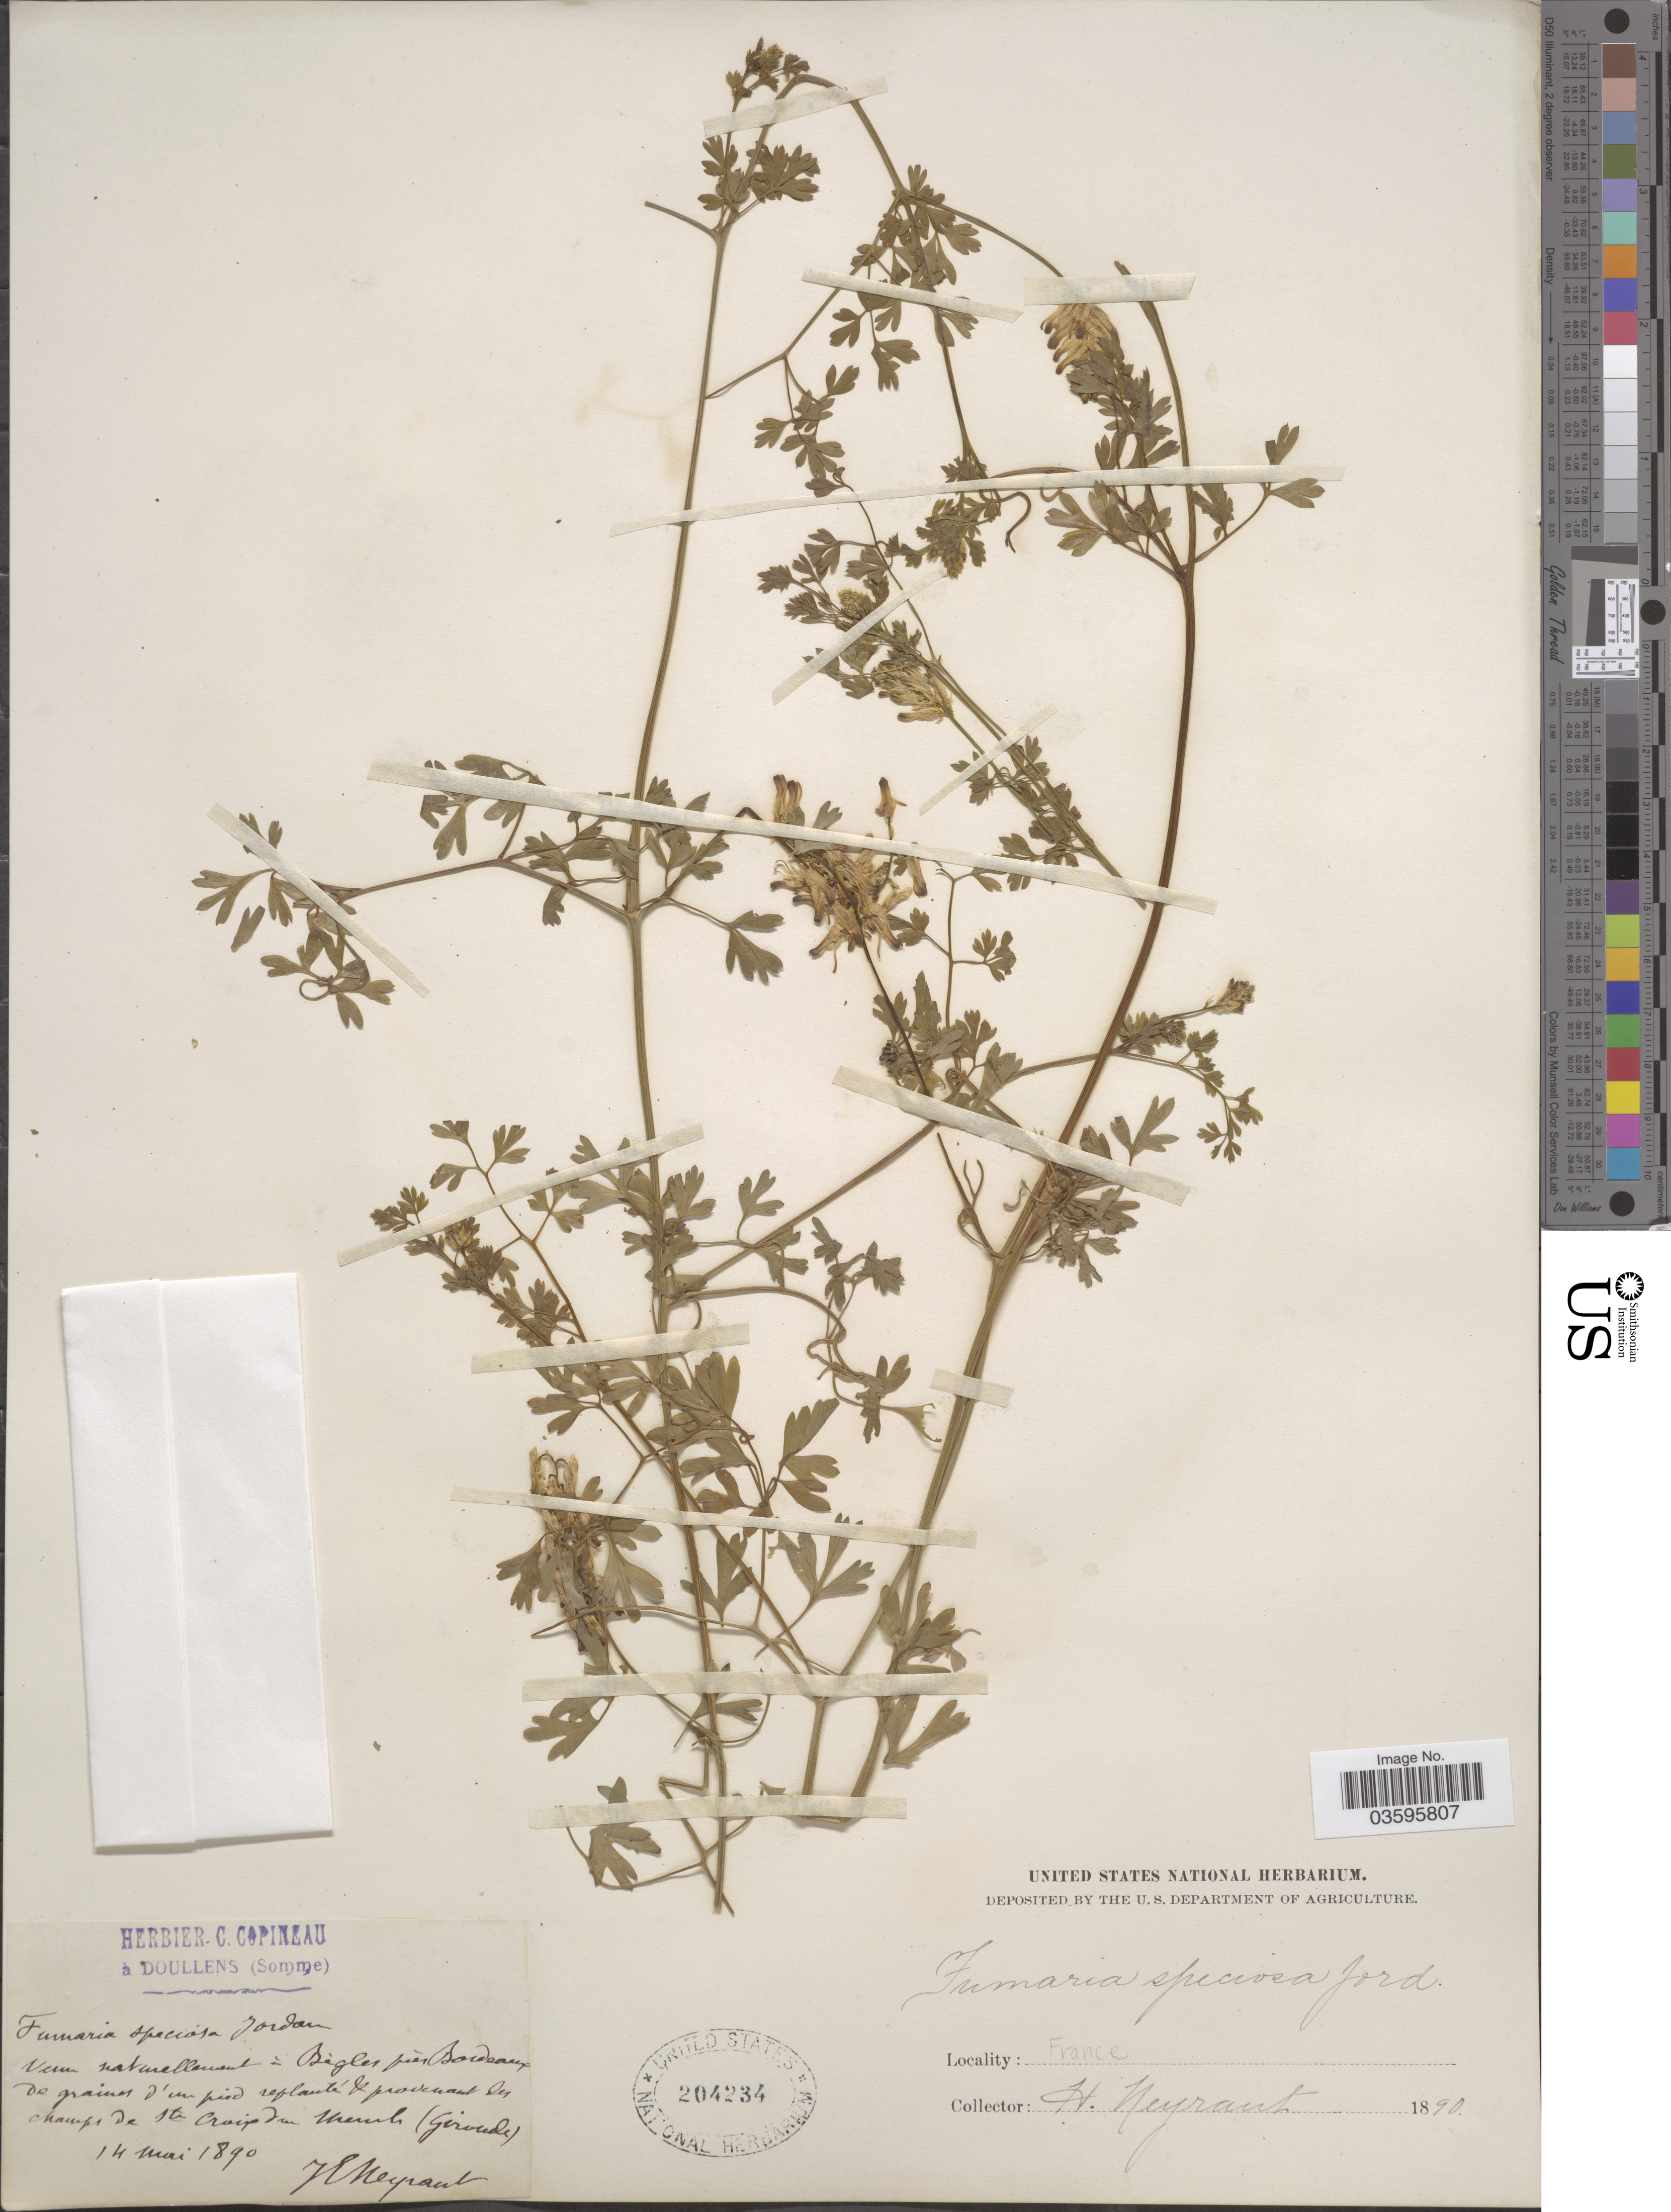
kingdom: Plantae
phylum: Tracheophyta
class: Magnoliopsida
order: Ranunculales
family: Papaveraceae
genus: Fumaria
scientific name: Fumaria speciosa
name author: Jord.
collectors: H. Neyraut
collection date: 1890-05-14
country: France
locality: Van naturellanent in Bigles près Bordeaux de graines d'un pied replanté & prodenant des champs de Sta Croix du Munh (Giroude). [interpreted]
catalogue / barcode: US 204234